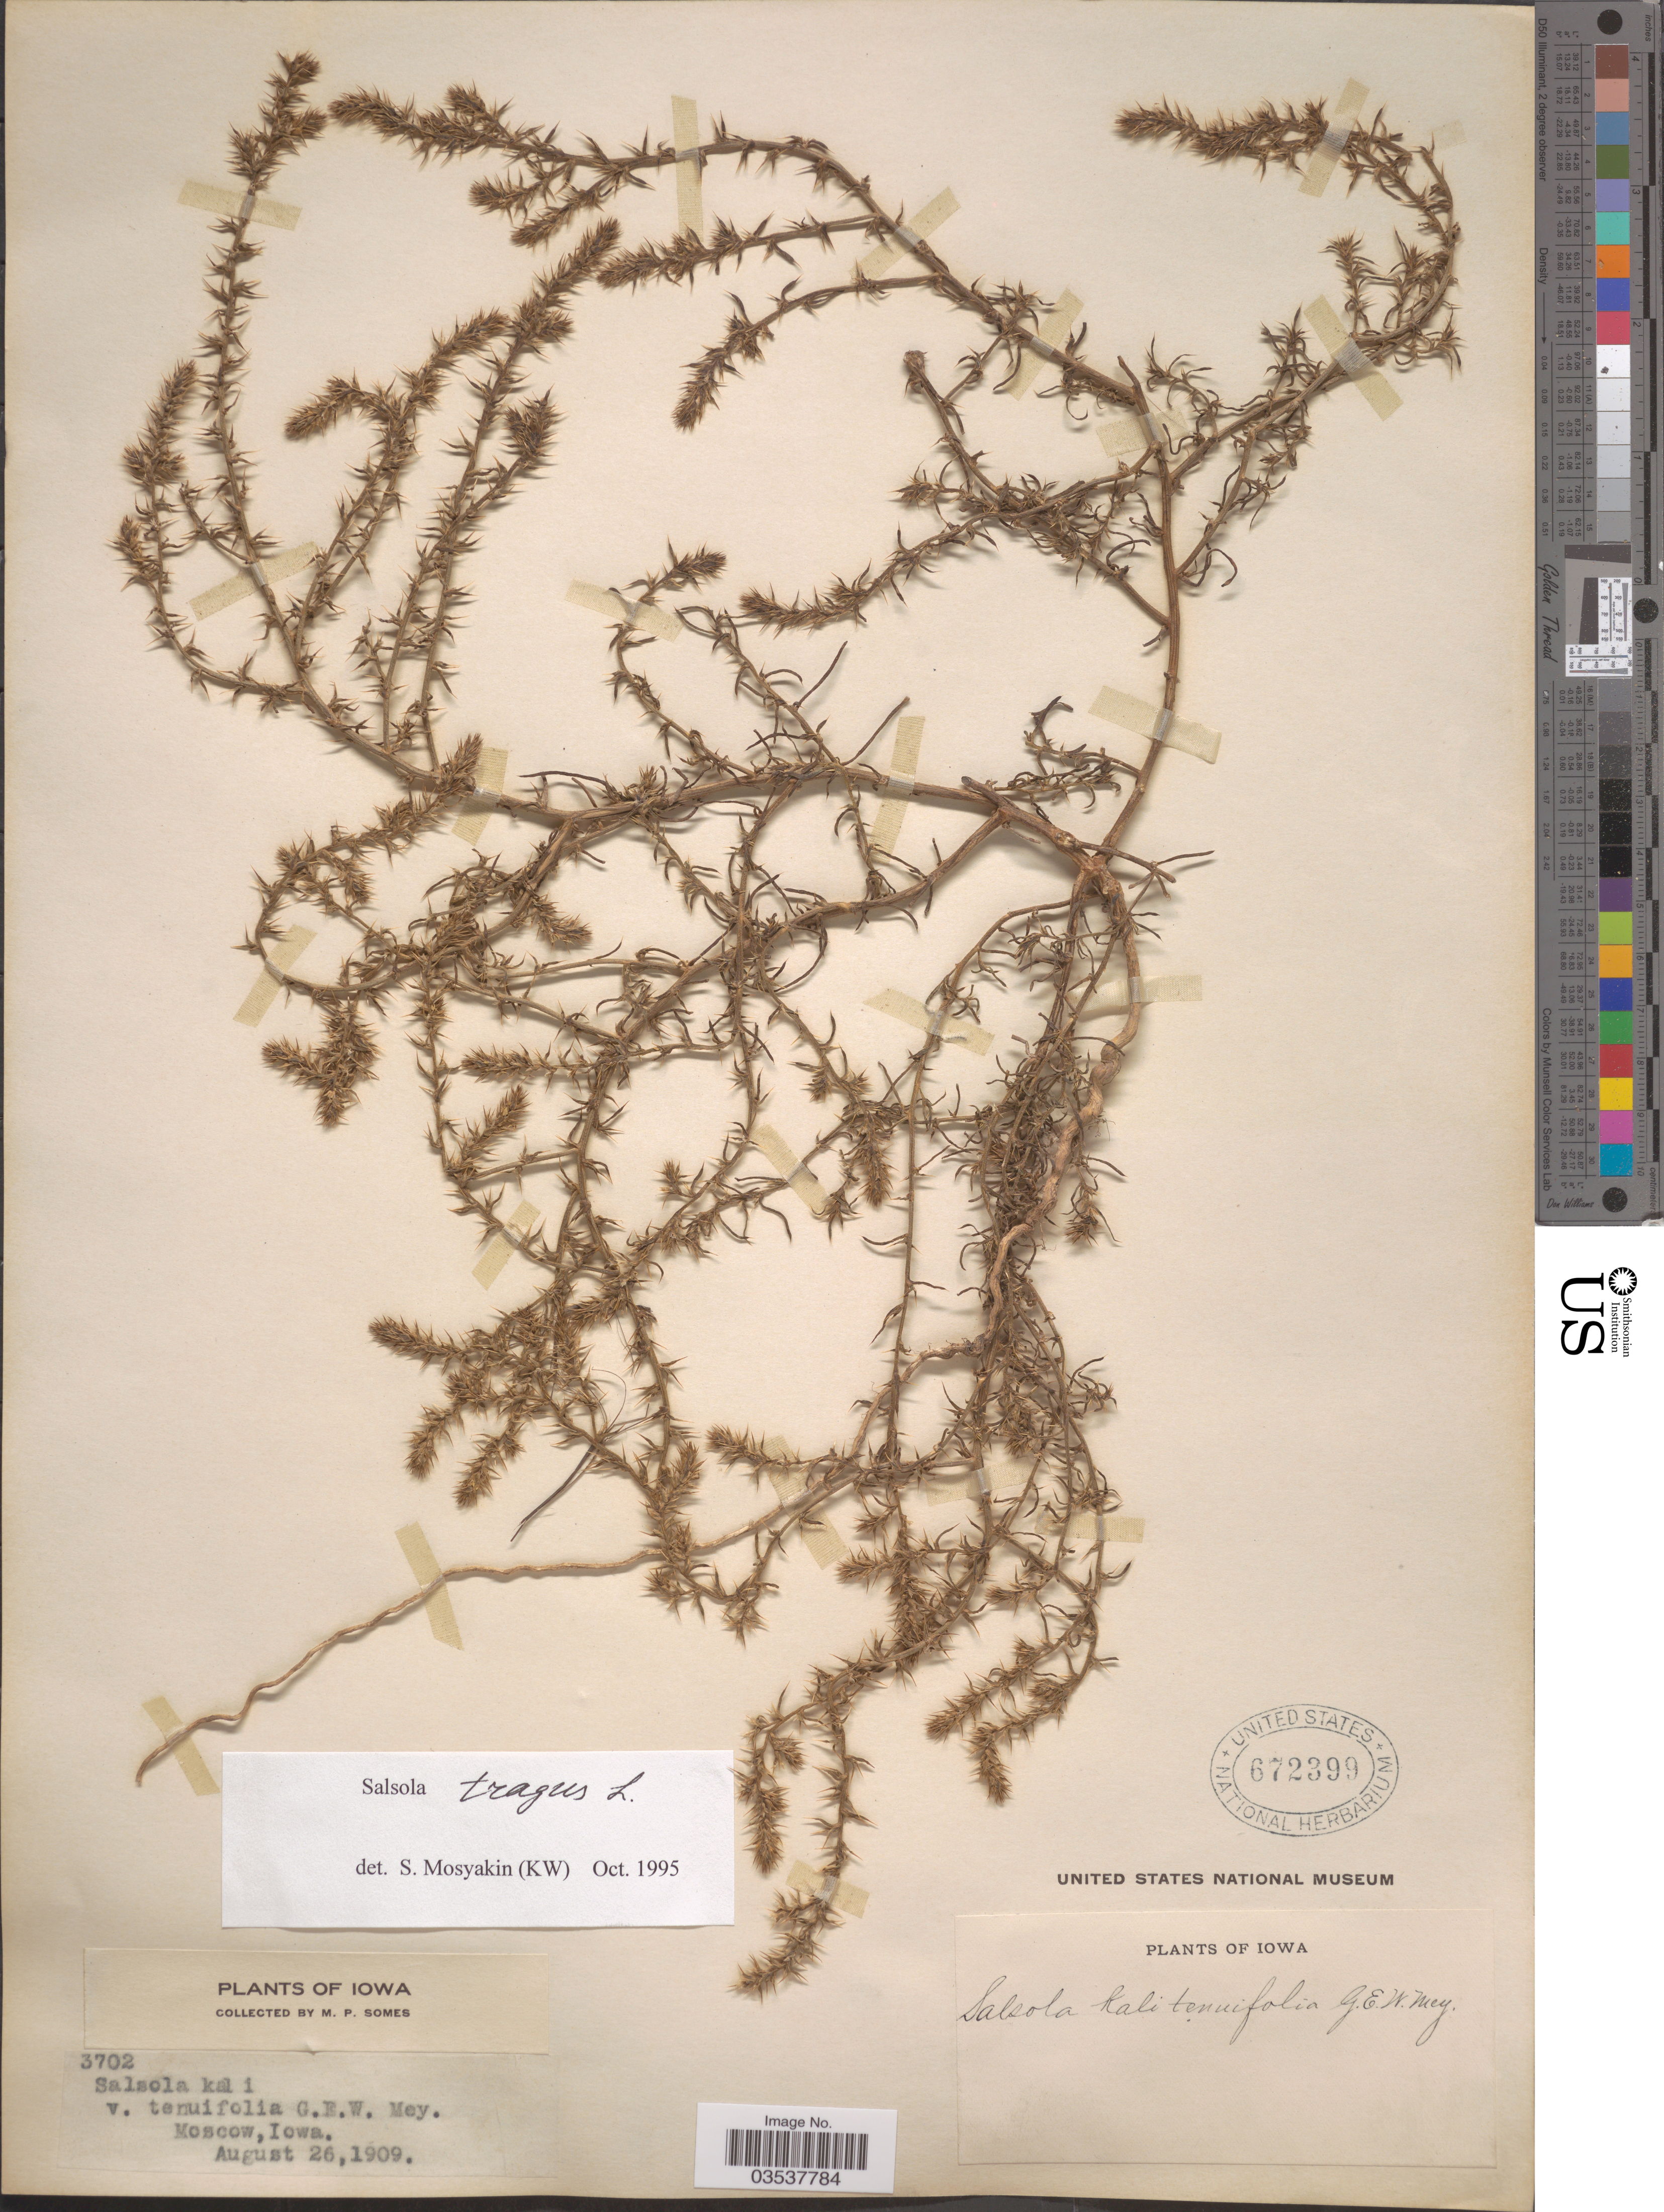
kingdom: Plantae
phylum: Tracheophyta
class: Magnoliopsida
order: Caryophyllales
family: Amaranthaceae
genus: Salsola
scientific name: Salsola pestifer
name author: A. Nelson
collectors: M. Somes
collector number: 3702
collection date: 1909-08-26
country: United States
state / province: Iowa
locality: Moscow.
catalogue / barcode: US 672399